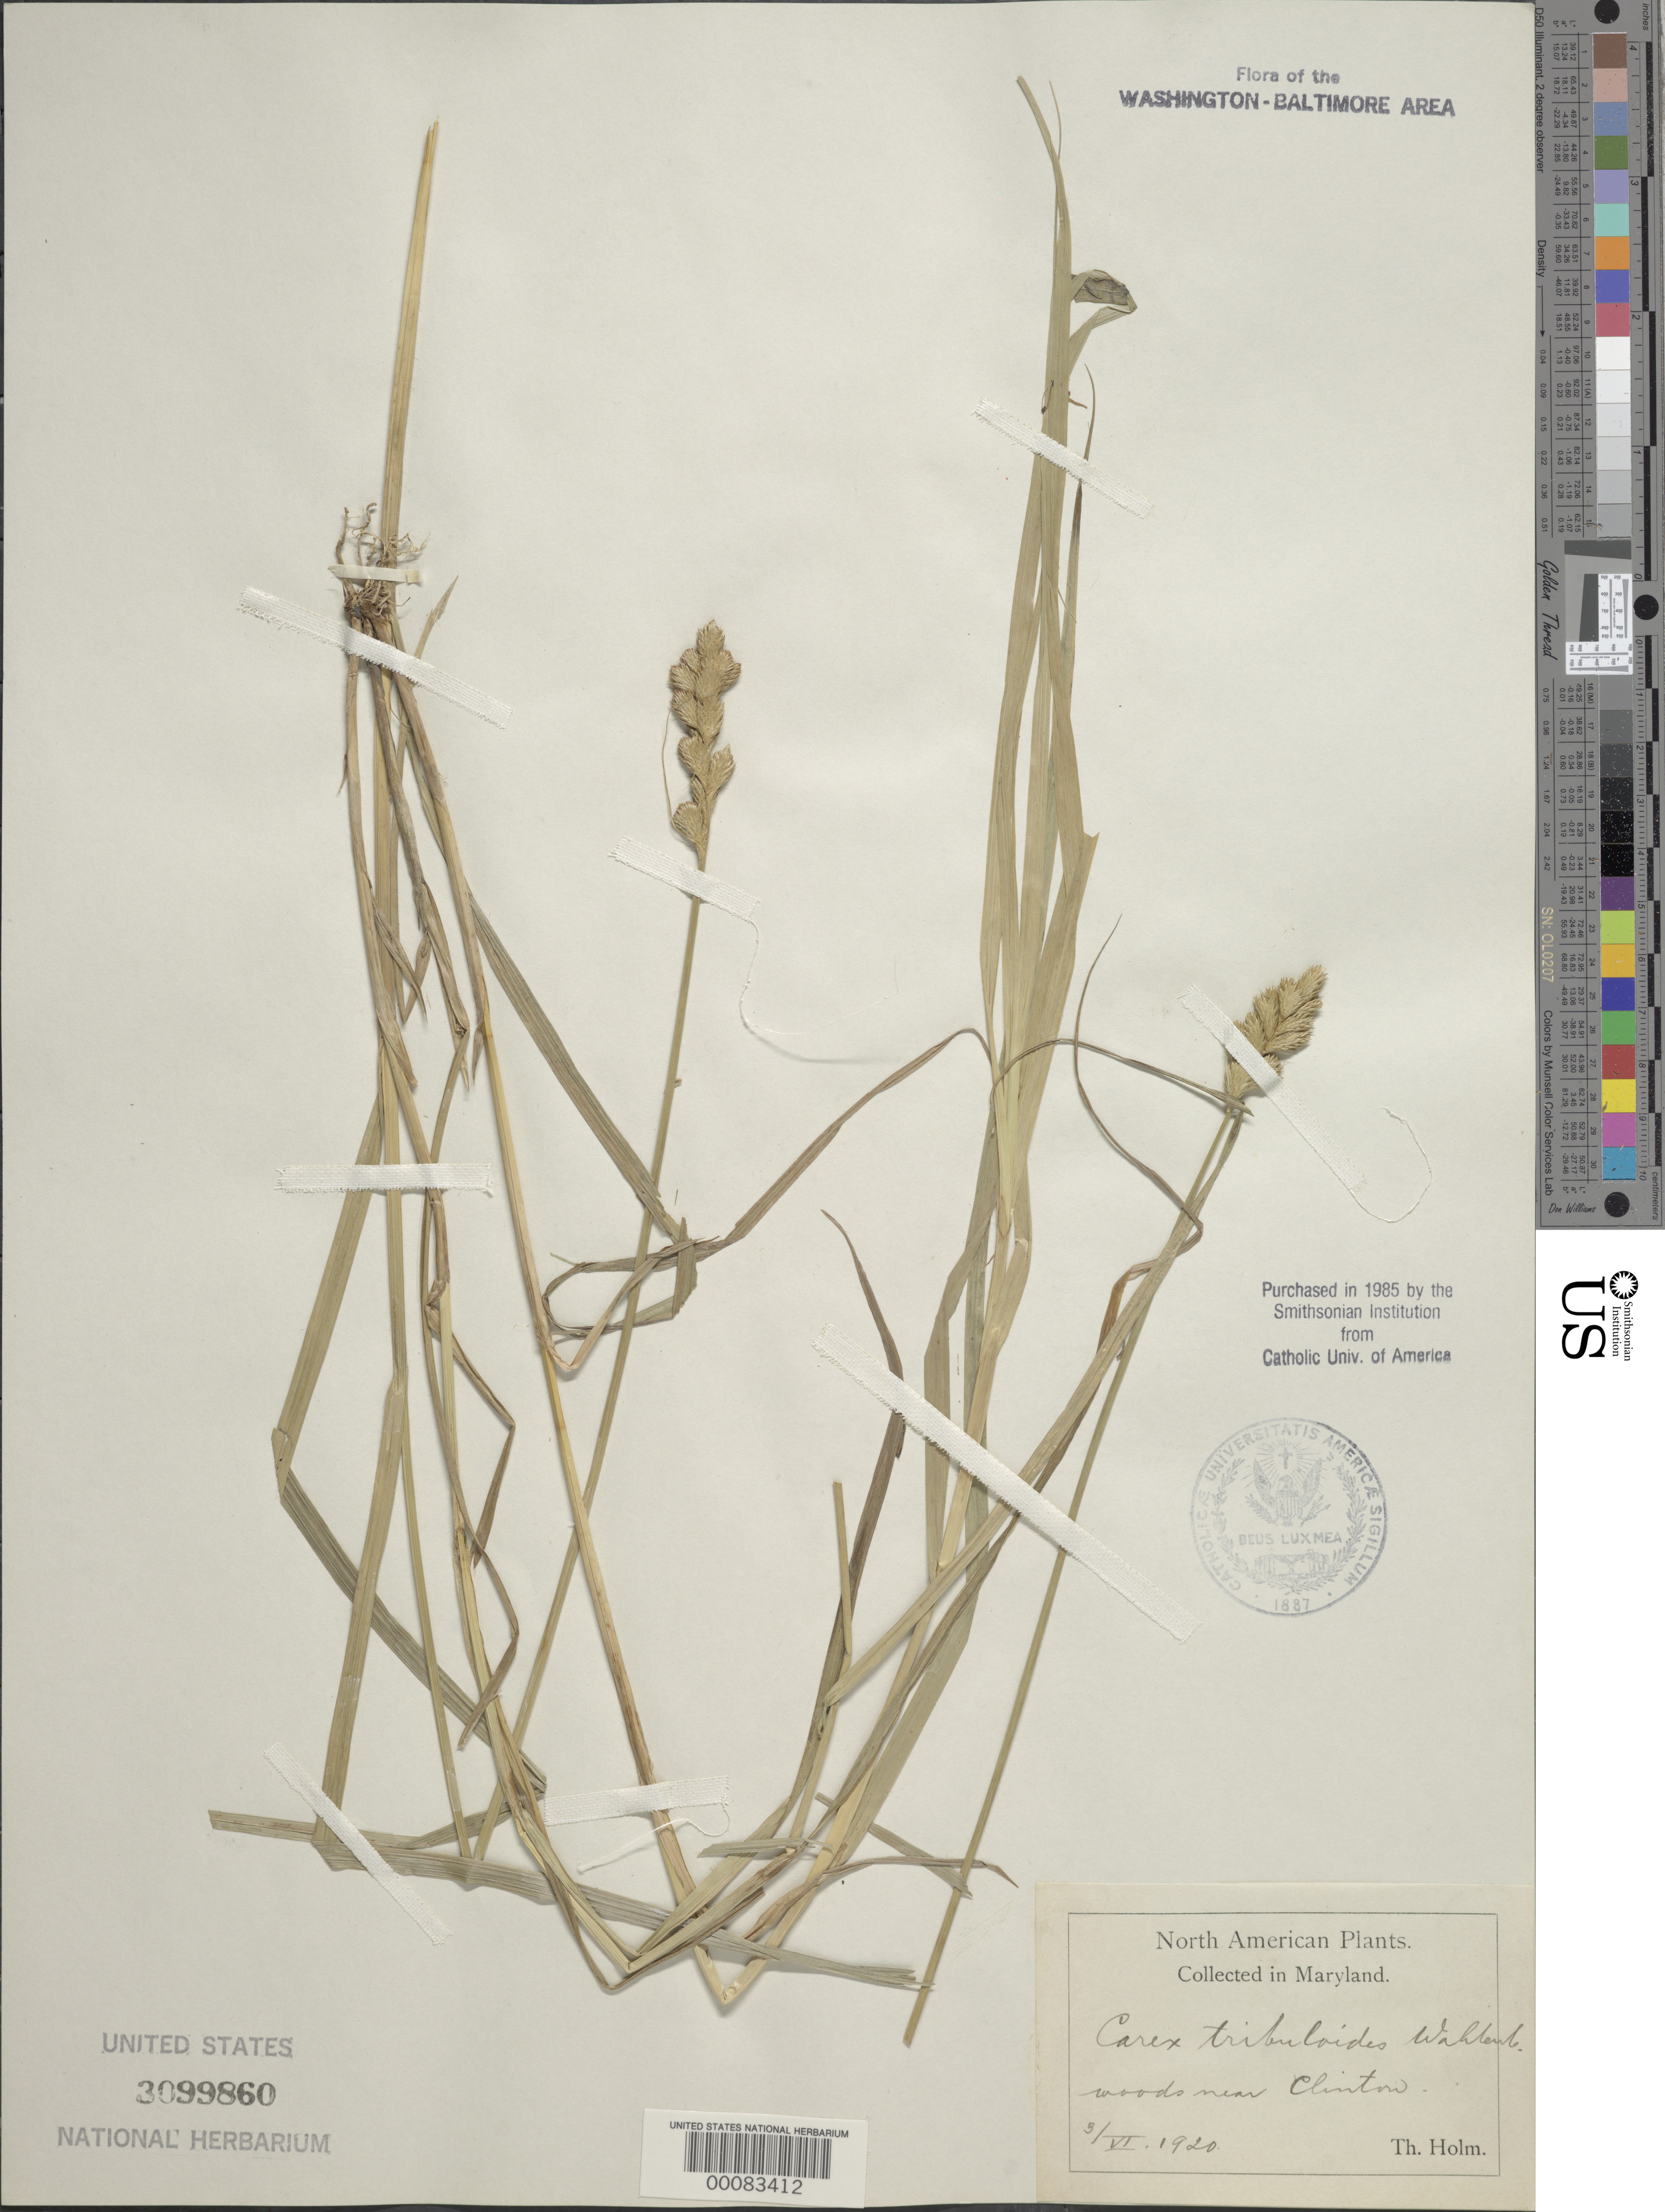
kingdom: Plantae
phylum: Tracheophyta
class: Liliopsida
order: Poales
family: Cyperaceae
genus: Carex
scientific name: Carex tribuloides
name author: Wahlenb.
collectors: T. Holm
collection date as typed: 03 Jun 1920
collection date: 1920-06-03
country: United States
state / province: Maryland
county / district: Prince George's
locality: Near Clinton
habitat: Woods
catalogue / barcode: US 3099860